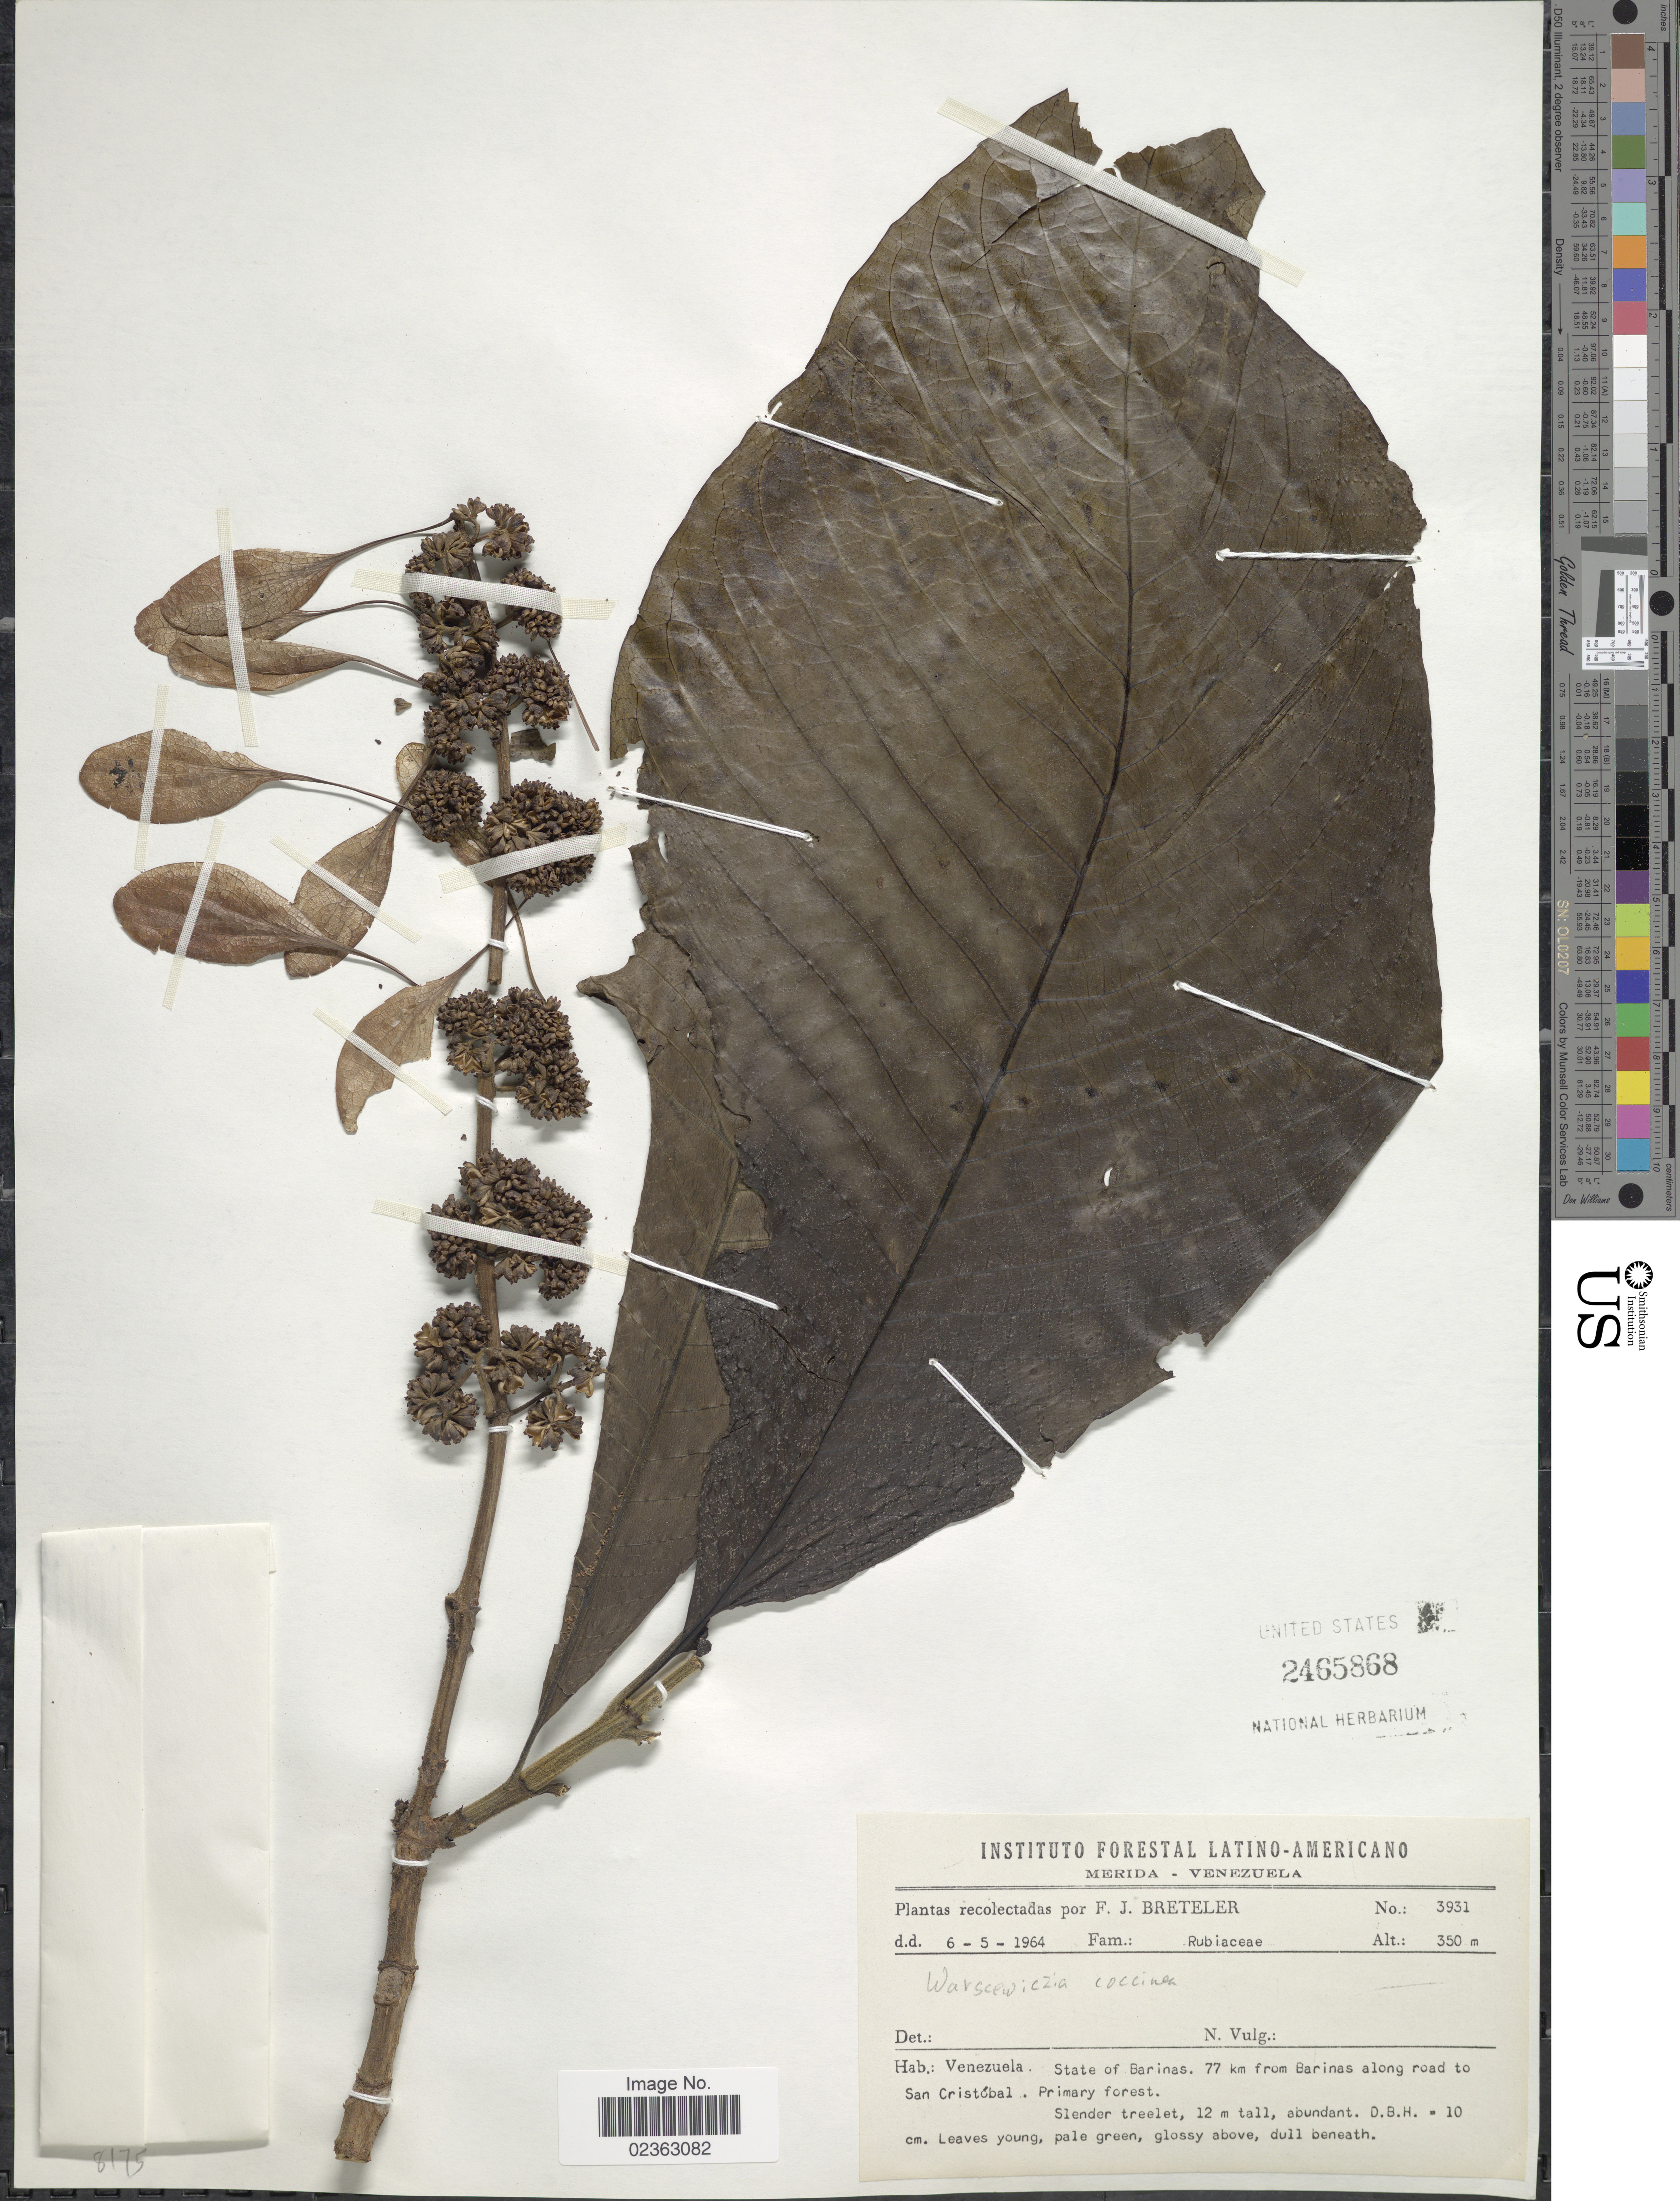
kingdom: Plantae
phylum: Tracheophyta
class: Magnoliopsida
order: Gentianales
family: Rubiaceae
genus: Warszewiczia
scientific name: Warszewiczia coccinea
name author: (Vahl) Klotzsch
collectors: F. J. Breteler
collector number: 3931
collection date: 1964-05-06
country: Venezuela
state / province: Barinas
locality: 77 km from Barinas along road to San Cristobal, primary forest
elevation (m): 350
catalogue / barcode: US 2465868